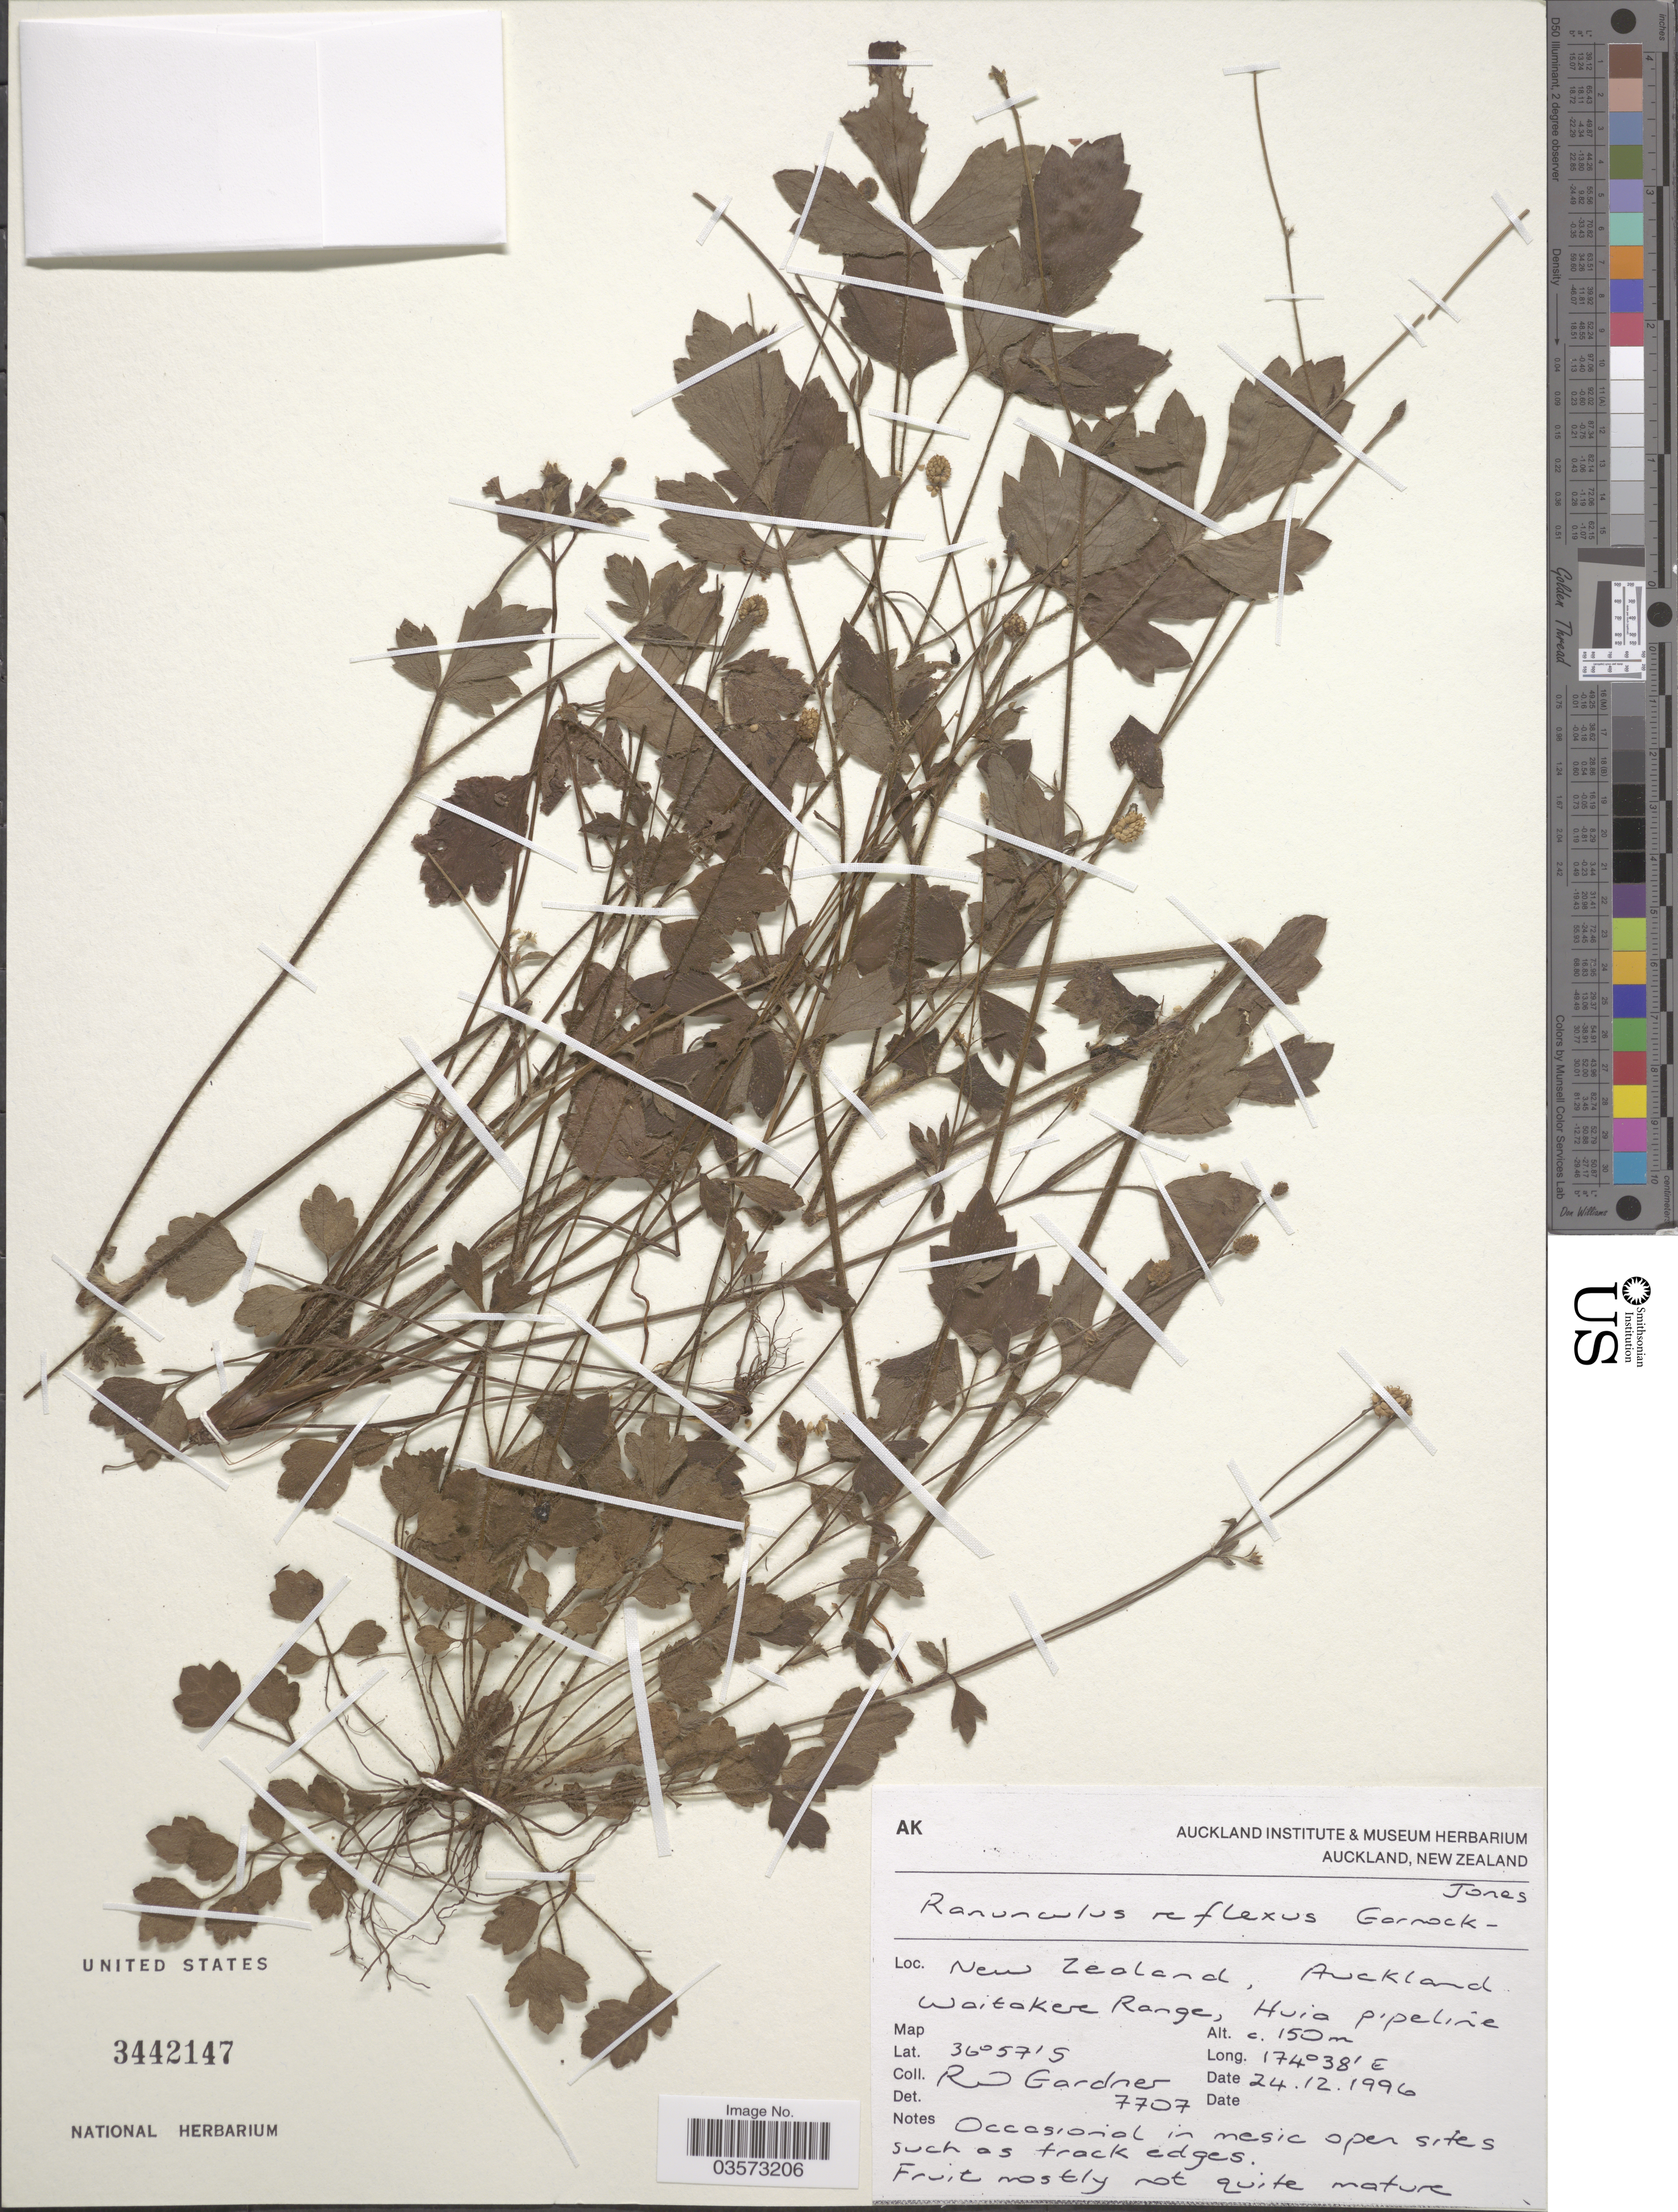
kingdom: Plantae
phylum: Tracheophyta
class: Magnoliopsida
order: Ranunculales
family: Ranunculaceae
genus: Ranunculus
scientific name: Ranunculus reflexus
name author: Garn.-Jones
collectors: R. O. Gardner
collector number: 7707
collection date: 1996-12-24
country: New Zealand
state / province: Auckland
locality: Auckland Waitakere Range, Huia pipeline.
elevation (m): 150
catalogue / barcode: US 3442147